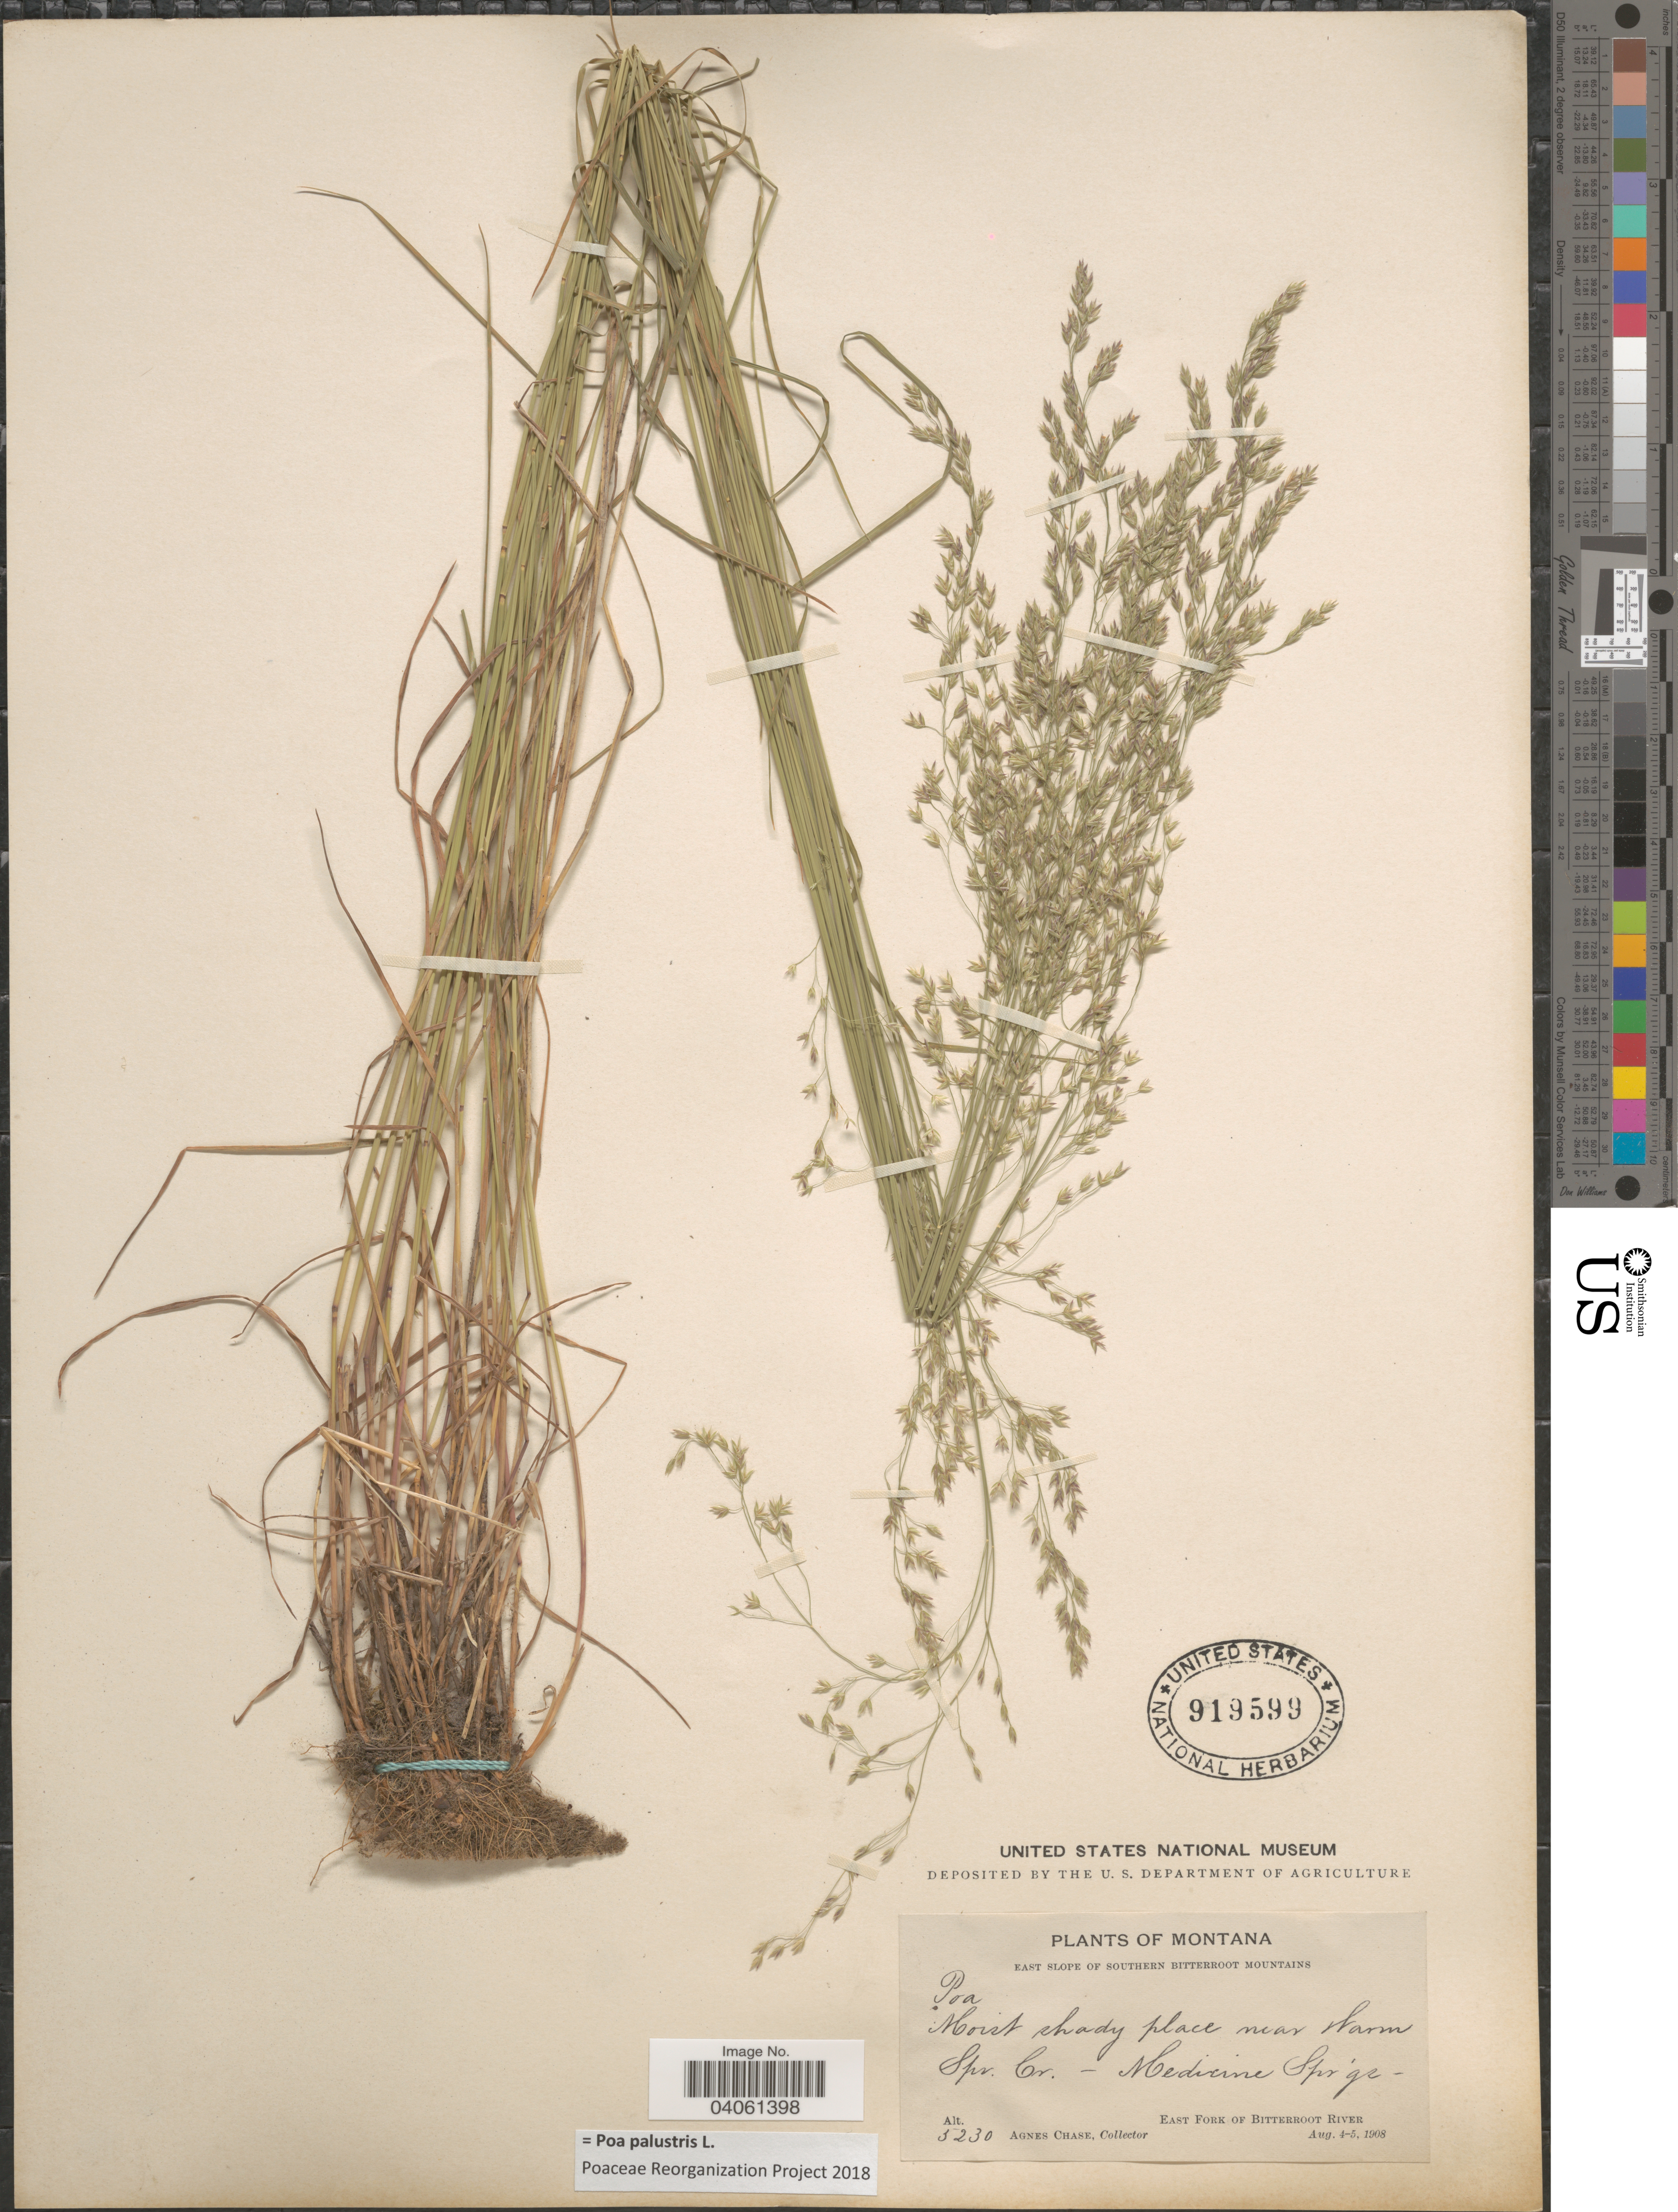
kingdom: Plantae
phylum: Tracheophyta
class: Liliopsida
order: Poales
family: Poaceae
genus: Poa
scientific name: Poa palustris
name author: L.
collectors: A. Chase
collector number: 5230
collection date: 1908-08-04/1908-08-05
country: United States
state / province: Montana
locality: East slope of Southern Bitterroot Mountains. Moist shady place near Warm Spr. Cr. - Medicine Spr'gs. East Fork of Bitterroot River.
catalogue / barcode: US 919599